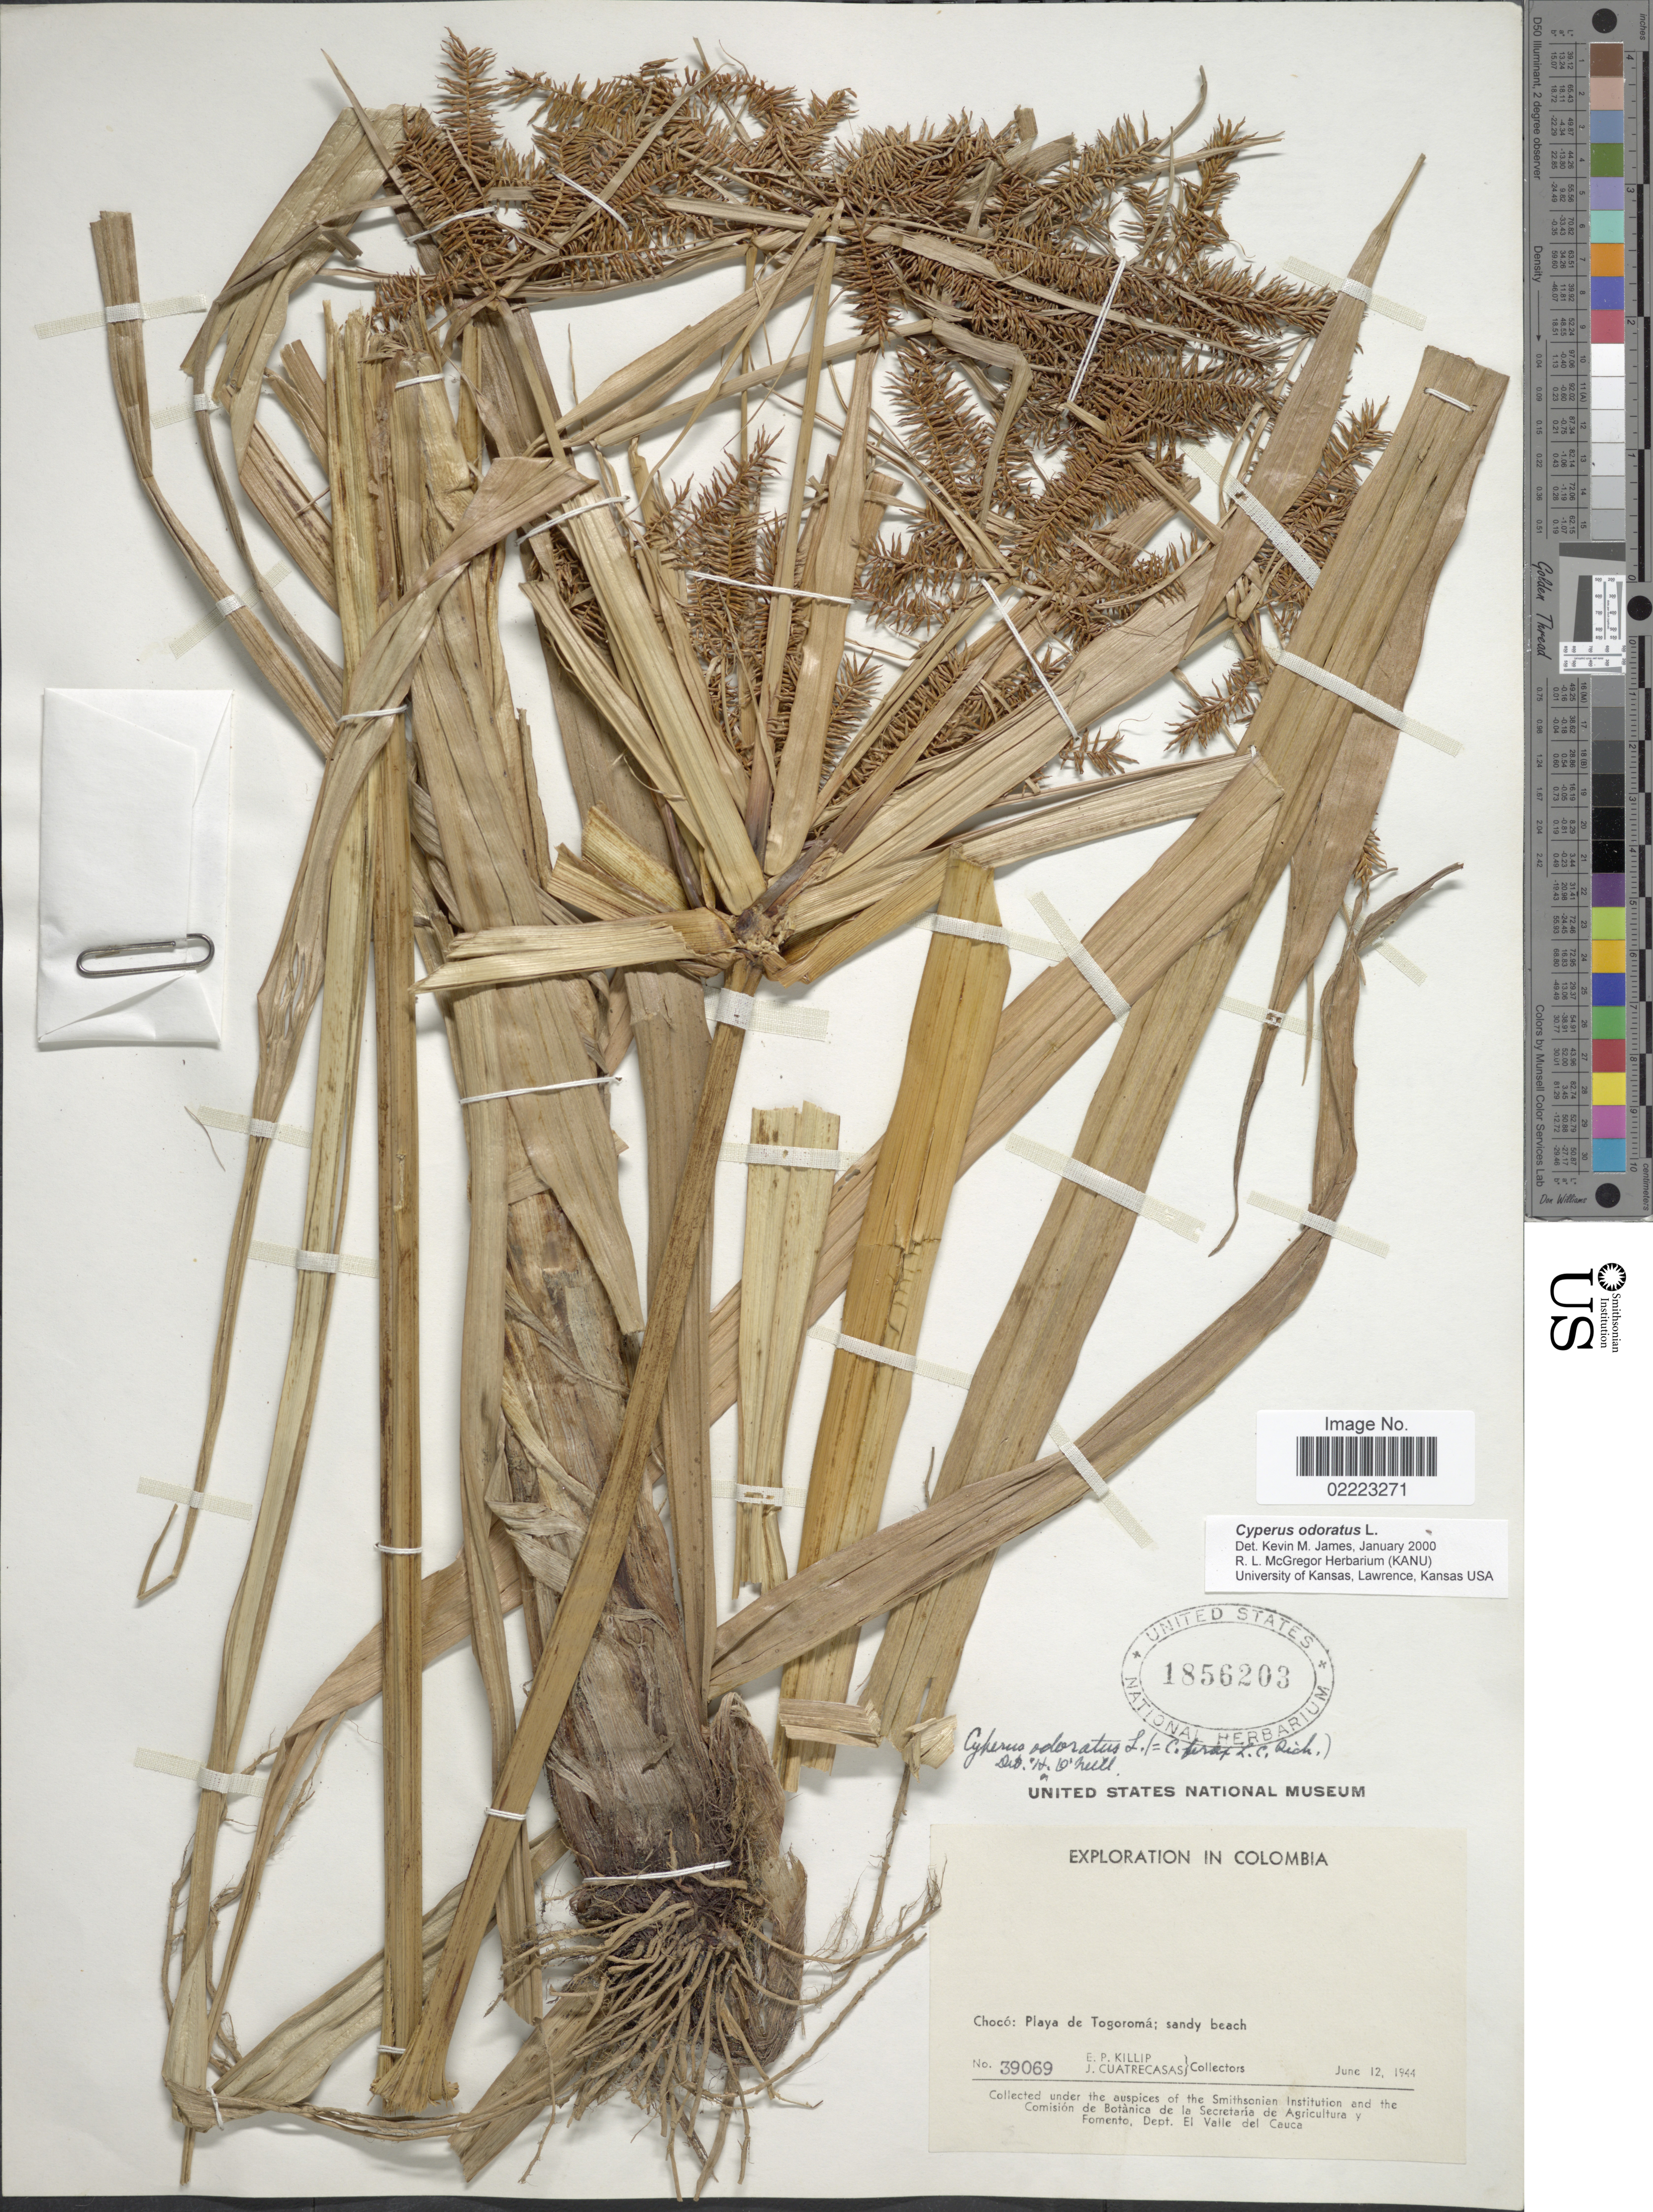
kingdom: Plantae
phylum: Tracheophyta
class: Liliopsida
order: Poales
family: Cyperaceae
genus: Cyperus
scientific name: Cyperus odoratus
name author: L.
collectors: E. P. Killip & J. Cuatrecasas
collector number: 39069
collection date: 1944-06-12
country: Colombia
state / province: Chocó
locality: Choco: Playa de Togoroma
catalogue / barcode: US 1856203